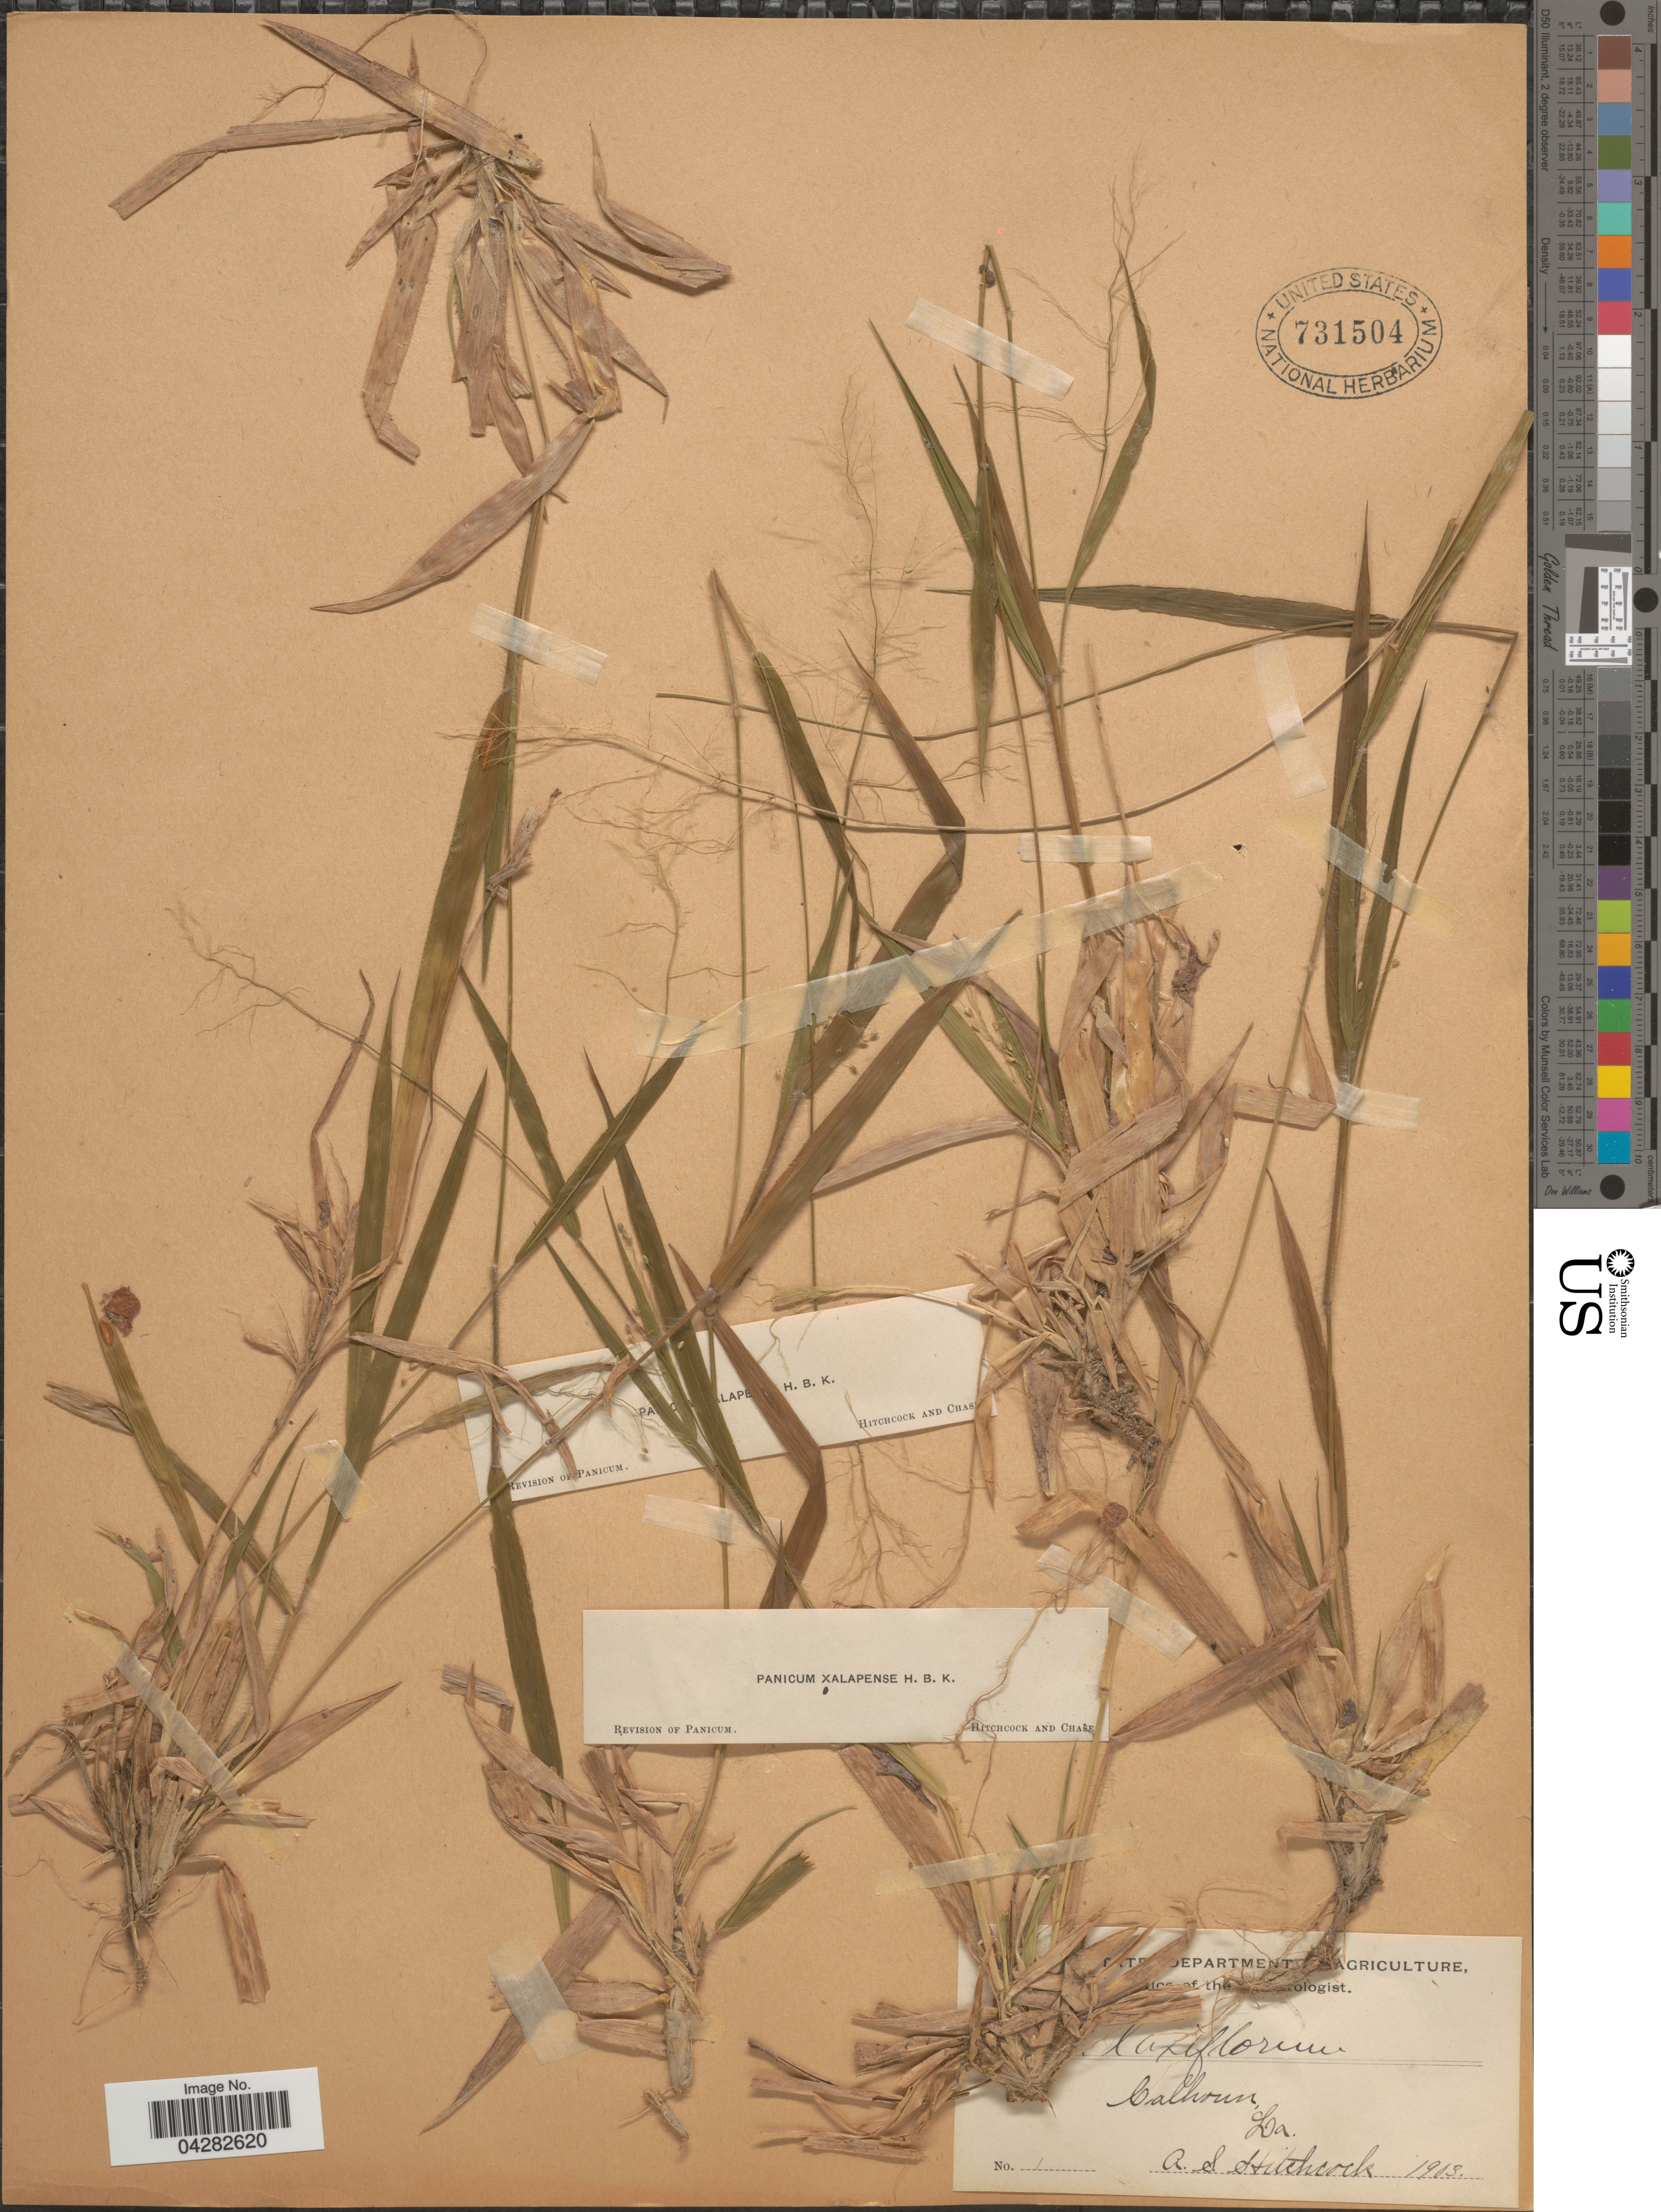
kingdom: Plantae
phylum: Tracheophyta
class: Liliopsida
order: Poales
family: Poaceae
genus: Dichanthelium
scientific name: Dichanthelium laxiflorum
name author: (Lam.) Gould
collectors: A. S. Hitchcock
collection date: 1903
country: United States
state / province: Louisiana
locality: Calhoun.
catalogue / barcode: US 731504